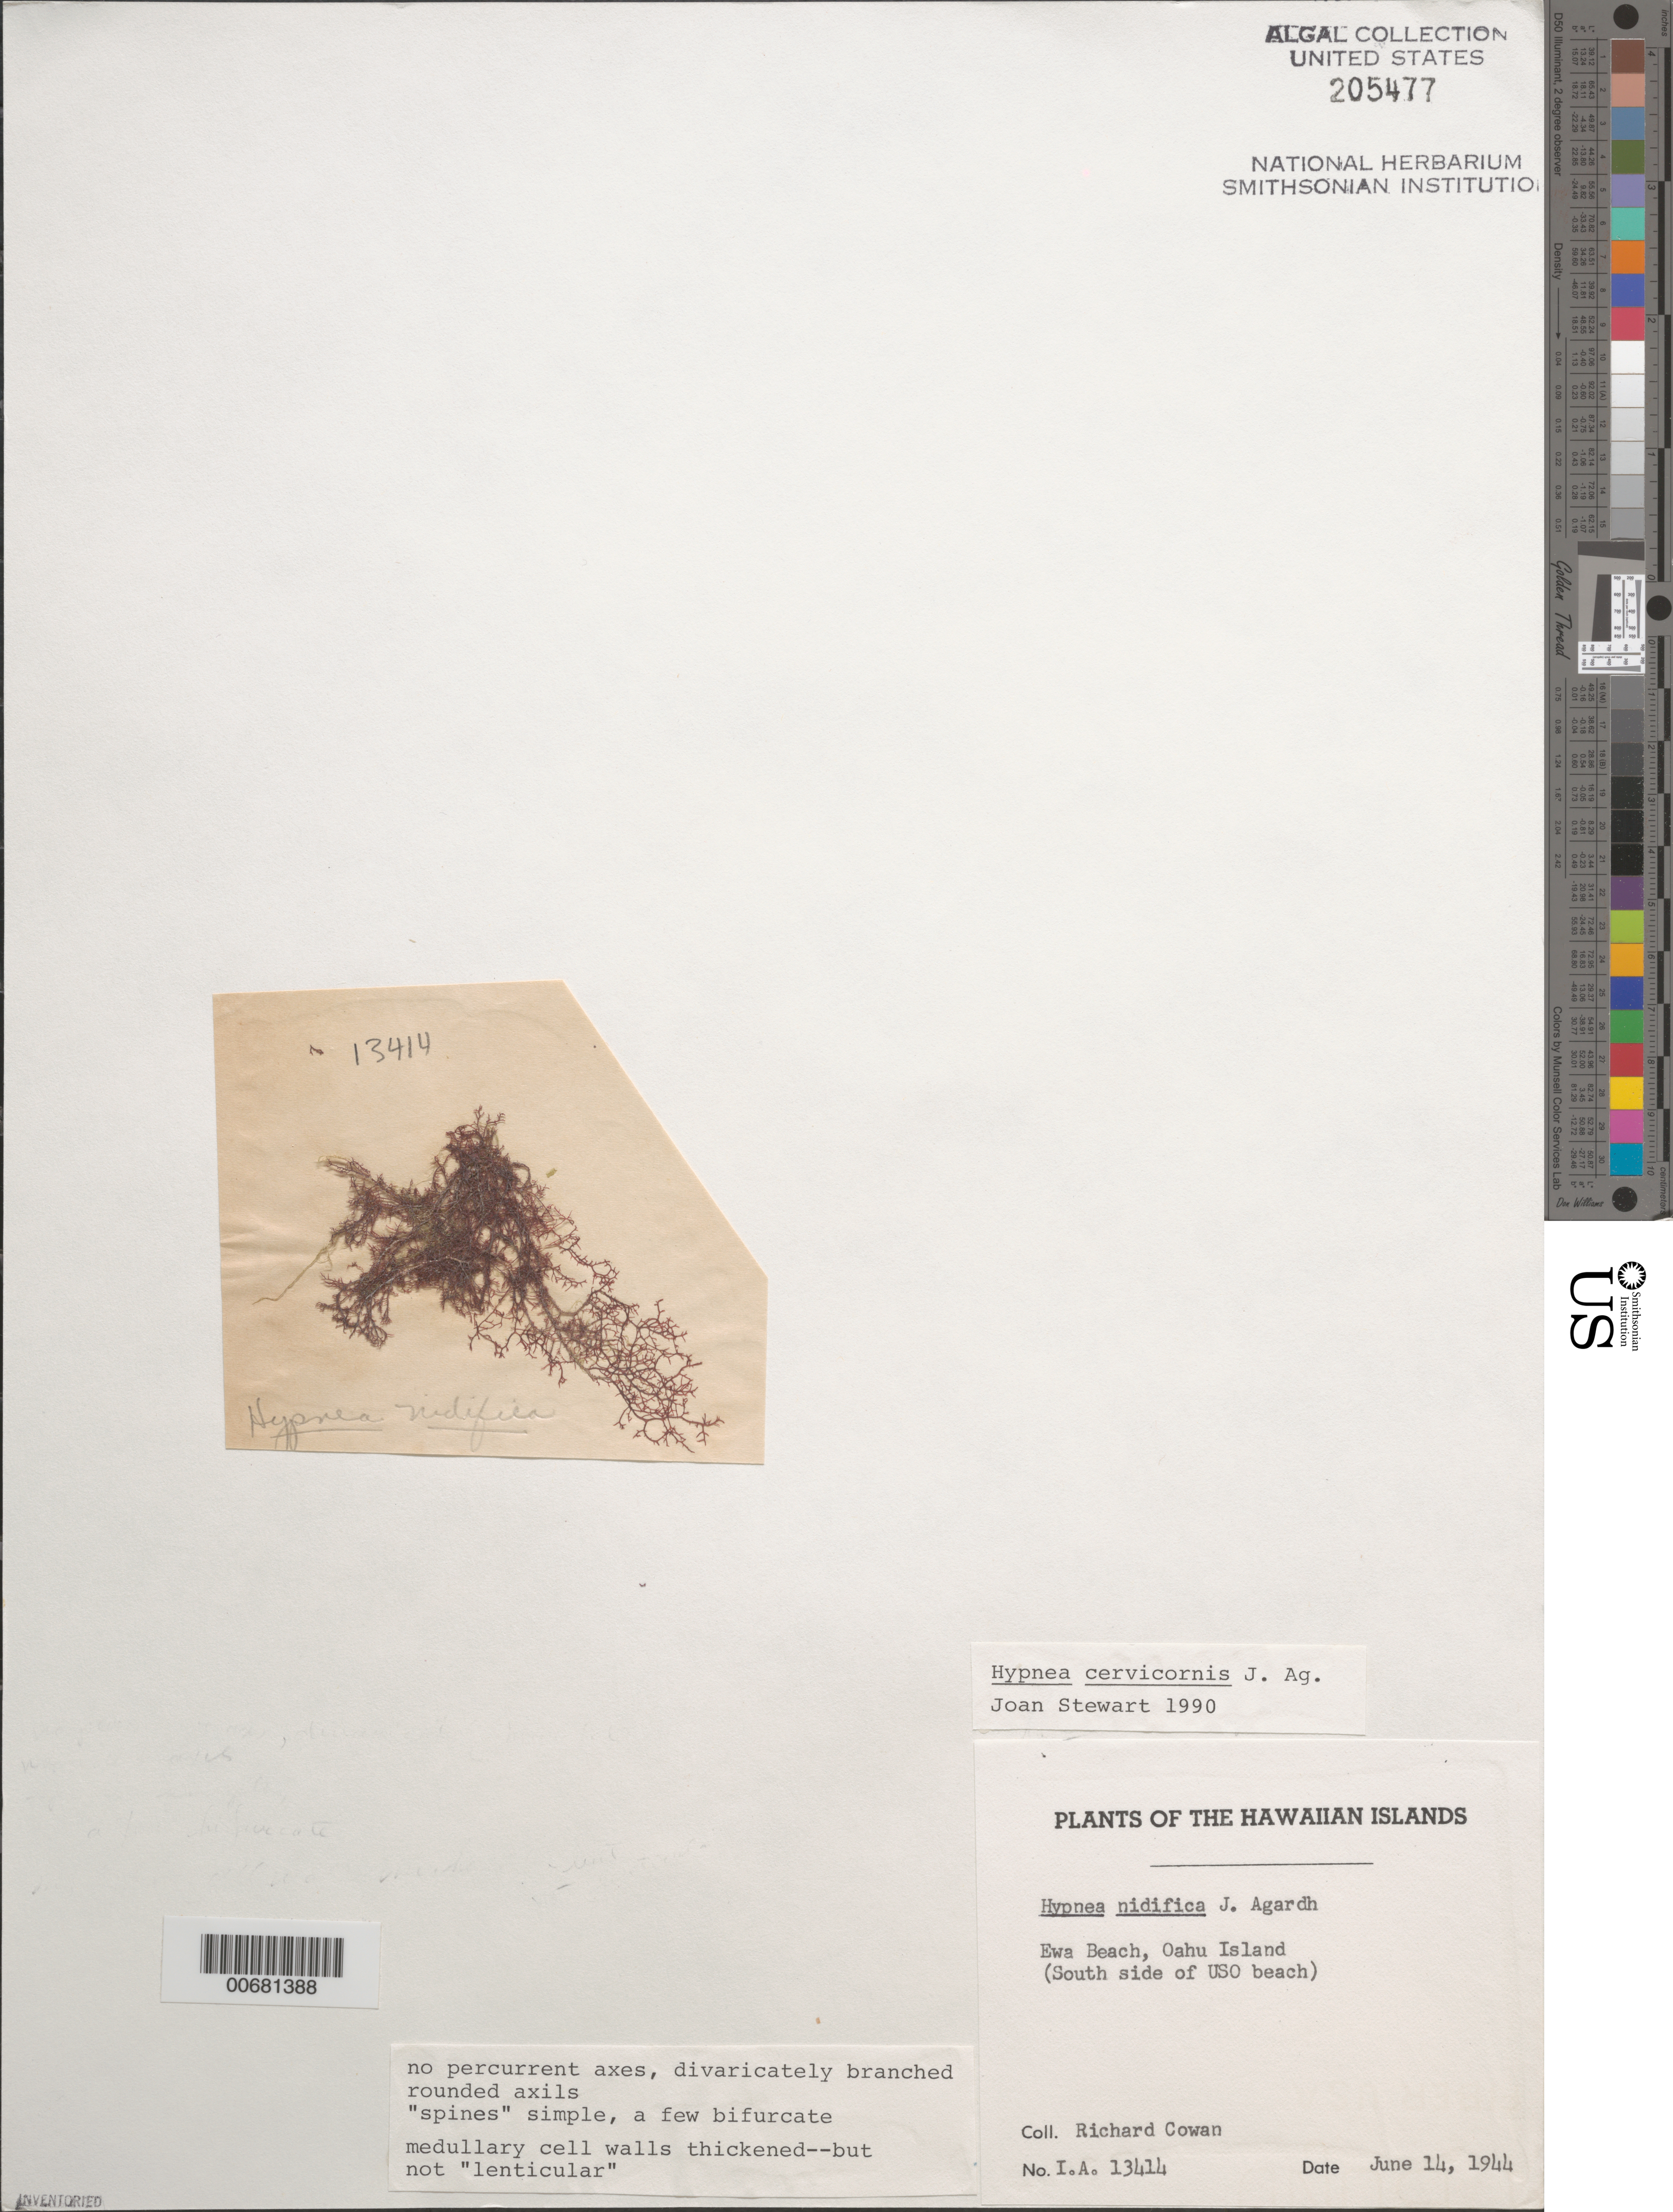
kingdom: Plantae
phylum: Rhodophyta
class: Florideophyceae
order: Gigartinales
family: Cystocloniaceae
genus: Hypnea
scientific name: Hypnea cervicornis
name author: J. Agardh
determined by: Stewart, Joan G.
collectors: R. S. Cowan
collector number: IAA 13414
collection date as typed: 14 Jun 1944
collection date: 1944-06-14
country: United States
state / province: Hawaii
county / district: Honolulu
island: Oahu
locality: Ewa Beach (U.S.O. Beach, south side)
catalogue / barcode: US 205477